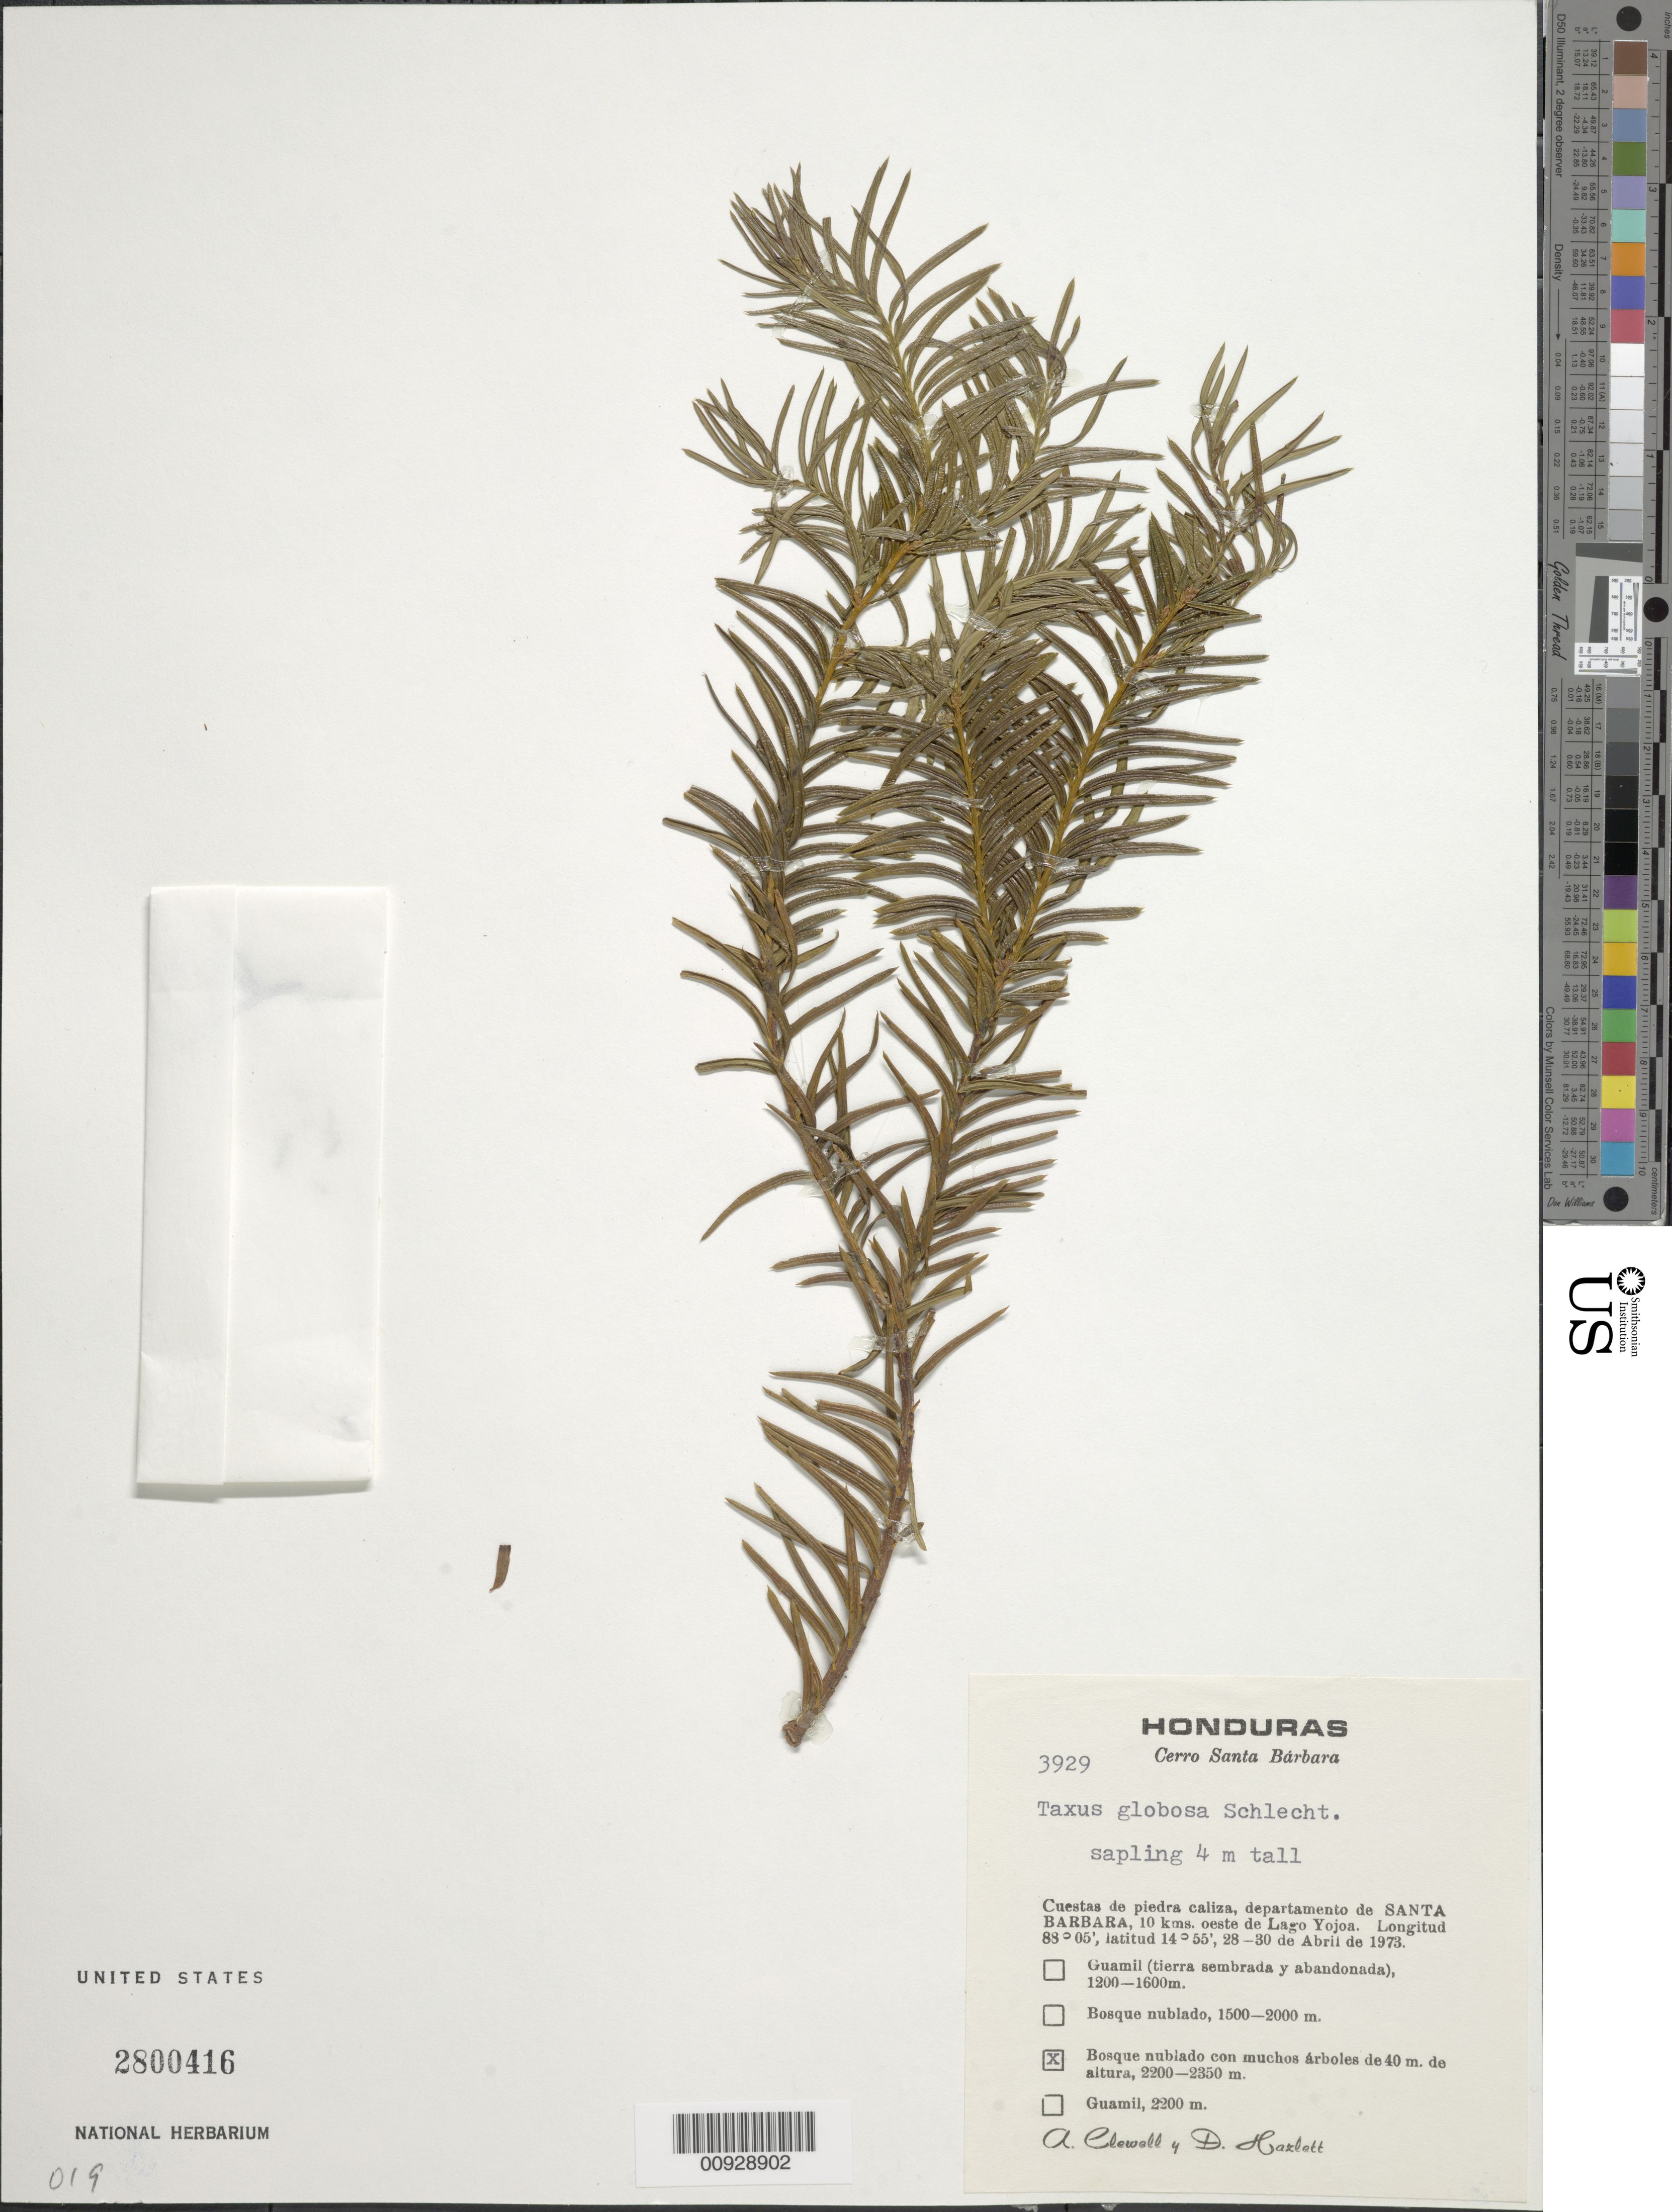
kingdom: Plantae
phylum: Tracheophyta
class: Pinopsida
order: Pinales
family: Taxaceae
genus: Taxus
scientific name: Taxus globosa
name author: Schltdl.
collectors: A. Clewell & D. Hazlett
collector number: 3929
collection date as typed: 28 Apr 1973 to 30 Apr 1973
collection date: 1973-04-28/1973-04-30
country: Honduras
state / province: Santa Bárbara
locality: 10 km. oeste de Lago Yojoa. Cerro Santa Bárbara.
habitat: Bosque nublado con muchos árboles de 40 m. de altura. Cuestas de piedra caliza.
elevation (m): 2350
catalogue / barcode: US 2800416